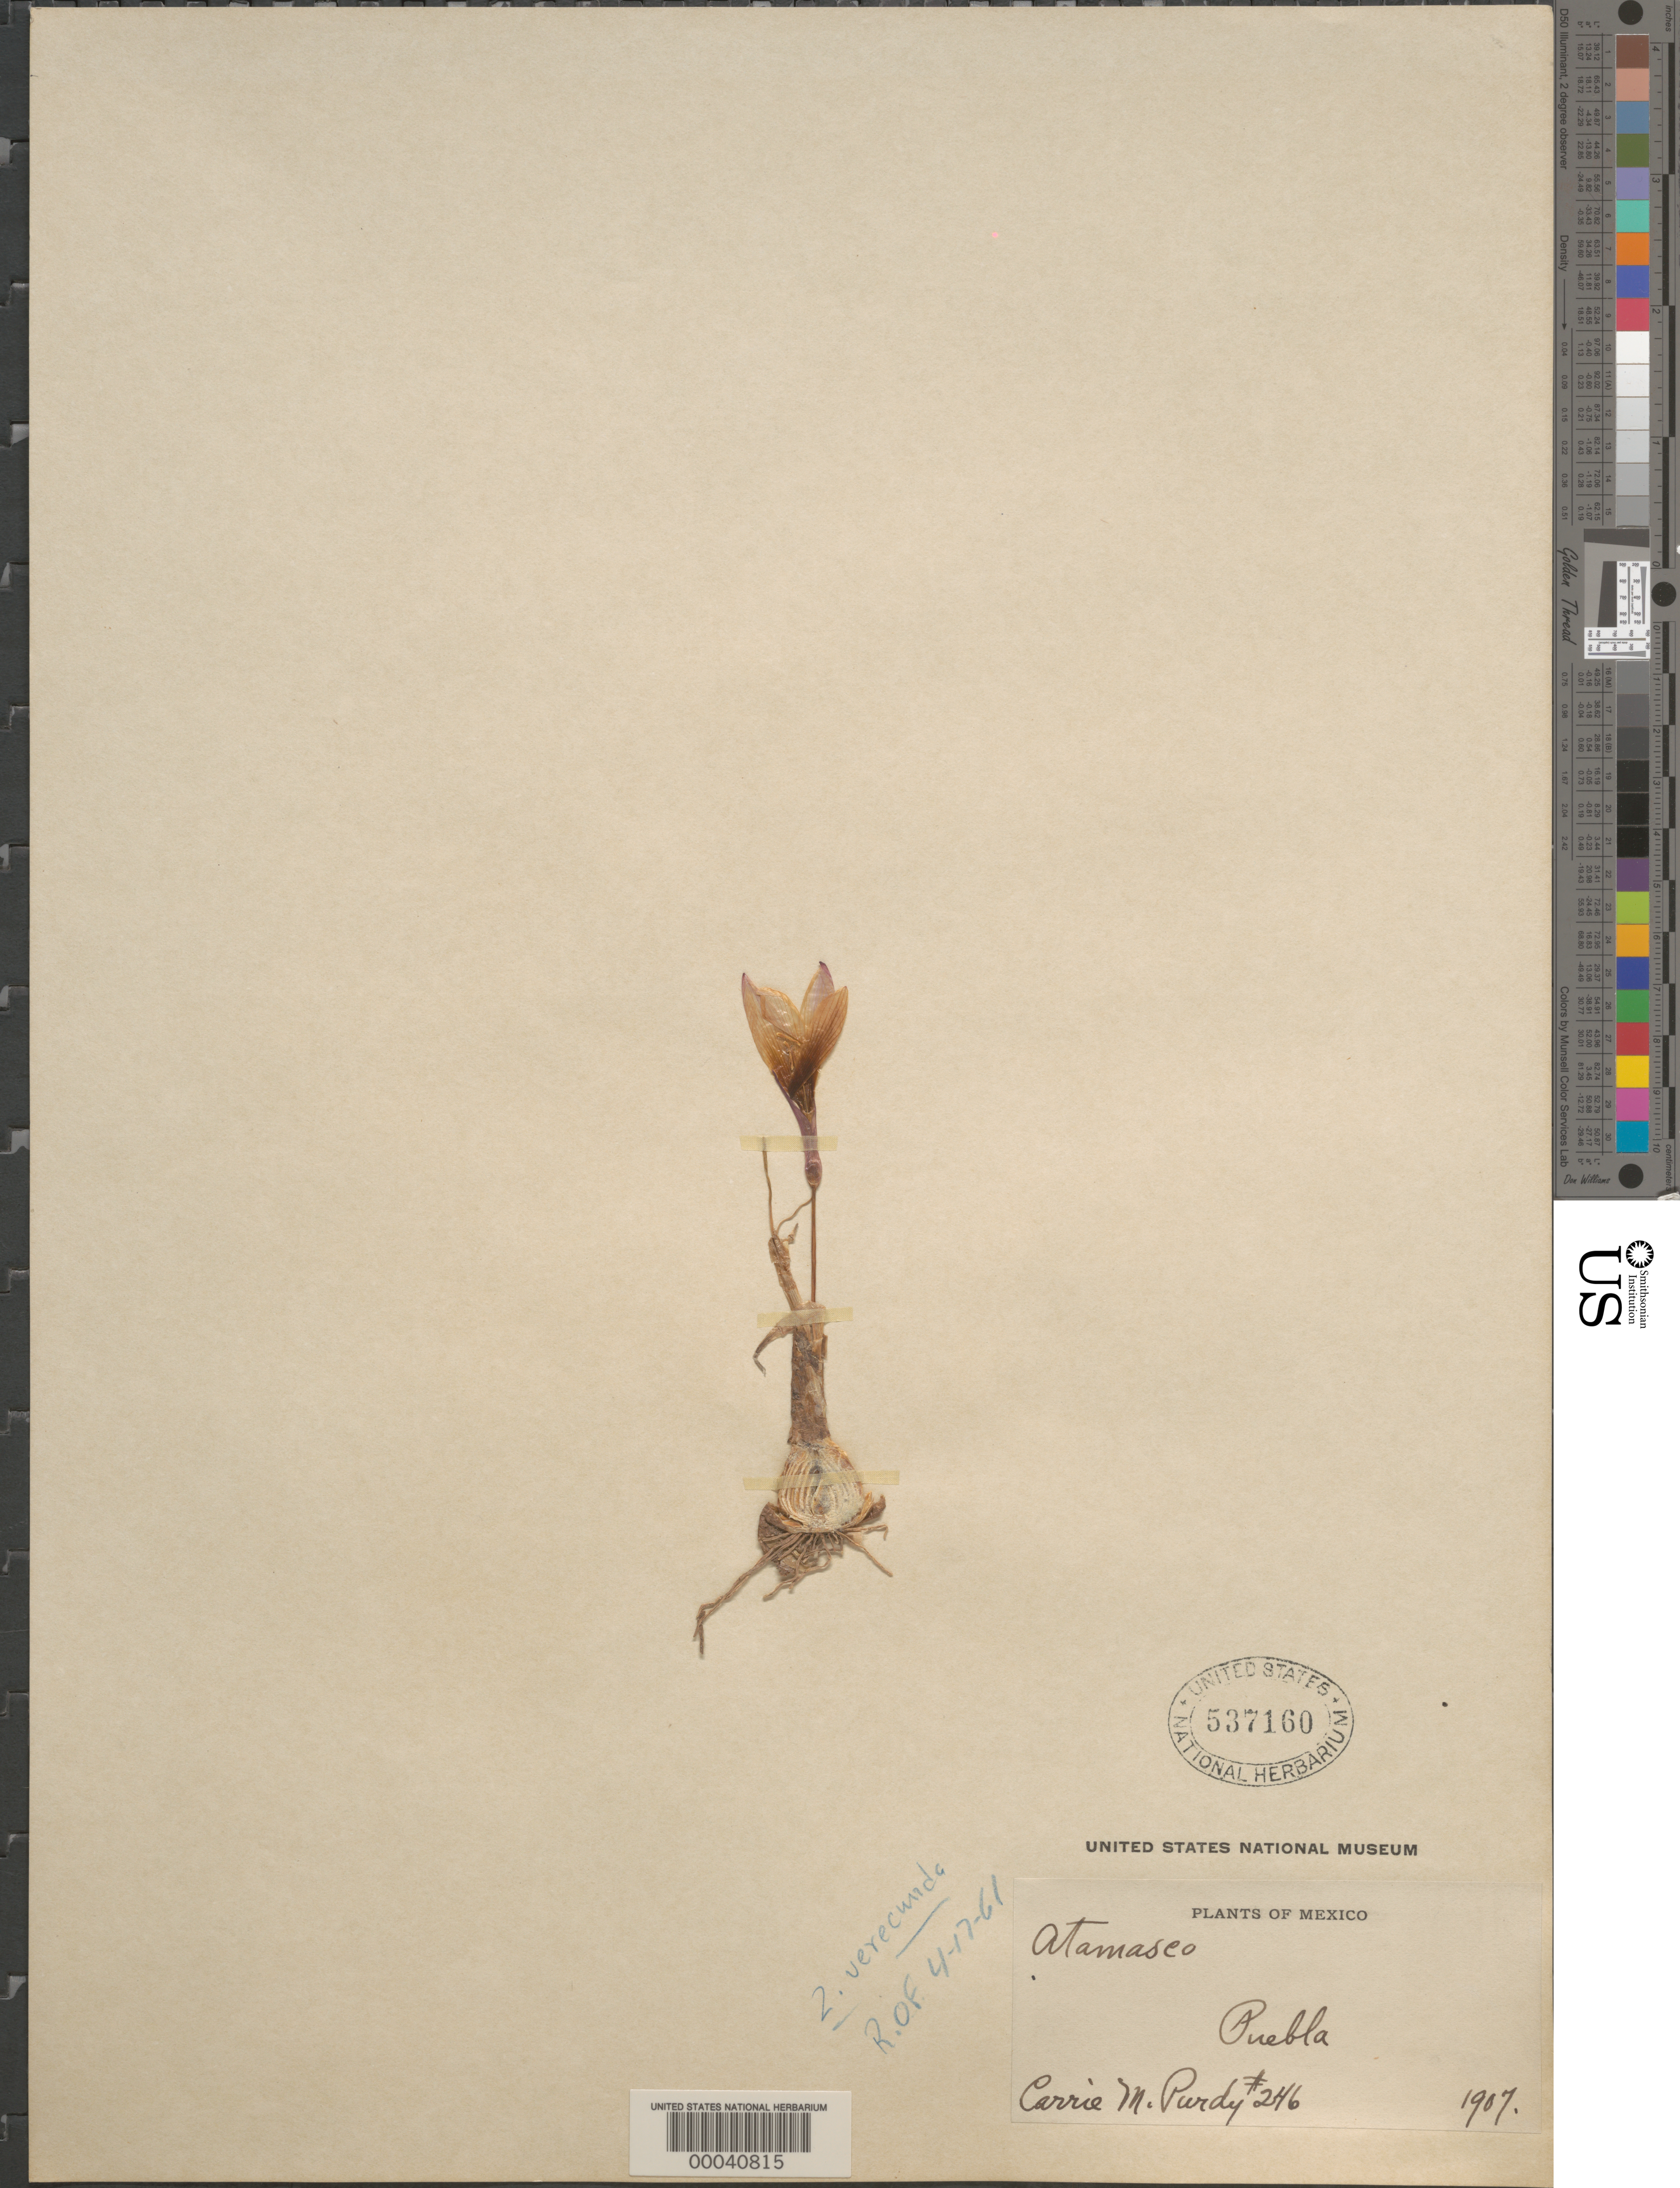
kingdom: Plantae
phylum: Tracheophyta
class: Liliopsida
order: Asparagales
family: Amaryllidaceae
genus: Zephyranthes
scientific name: Zephyranthes minuta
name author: (Kunth) D. Dietr.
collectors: C. M. Purdy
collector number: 246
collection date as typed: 1907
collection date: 1907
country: Mexico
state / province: Puebla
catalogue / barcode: US 537160